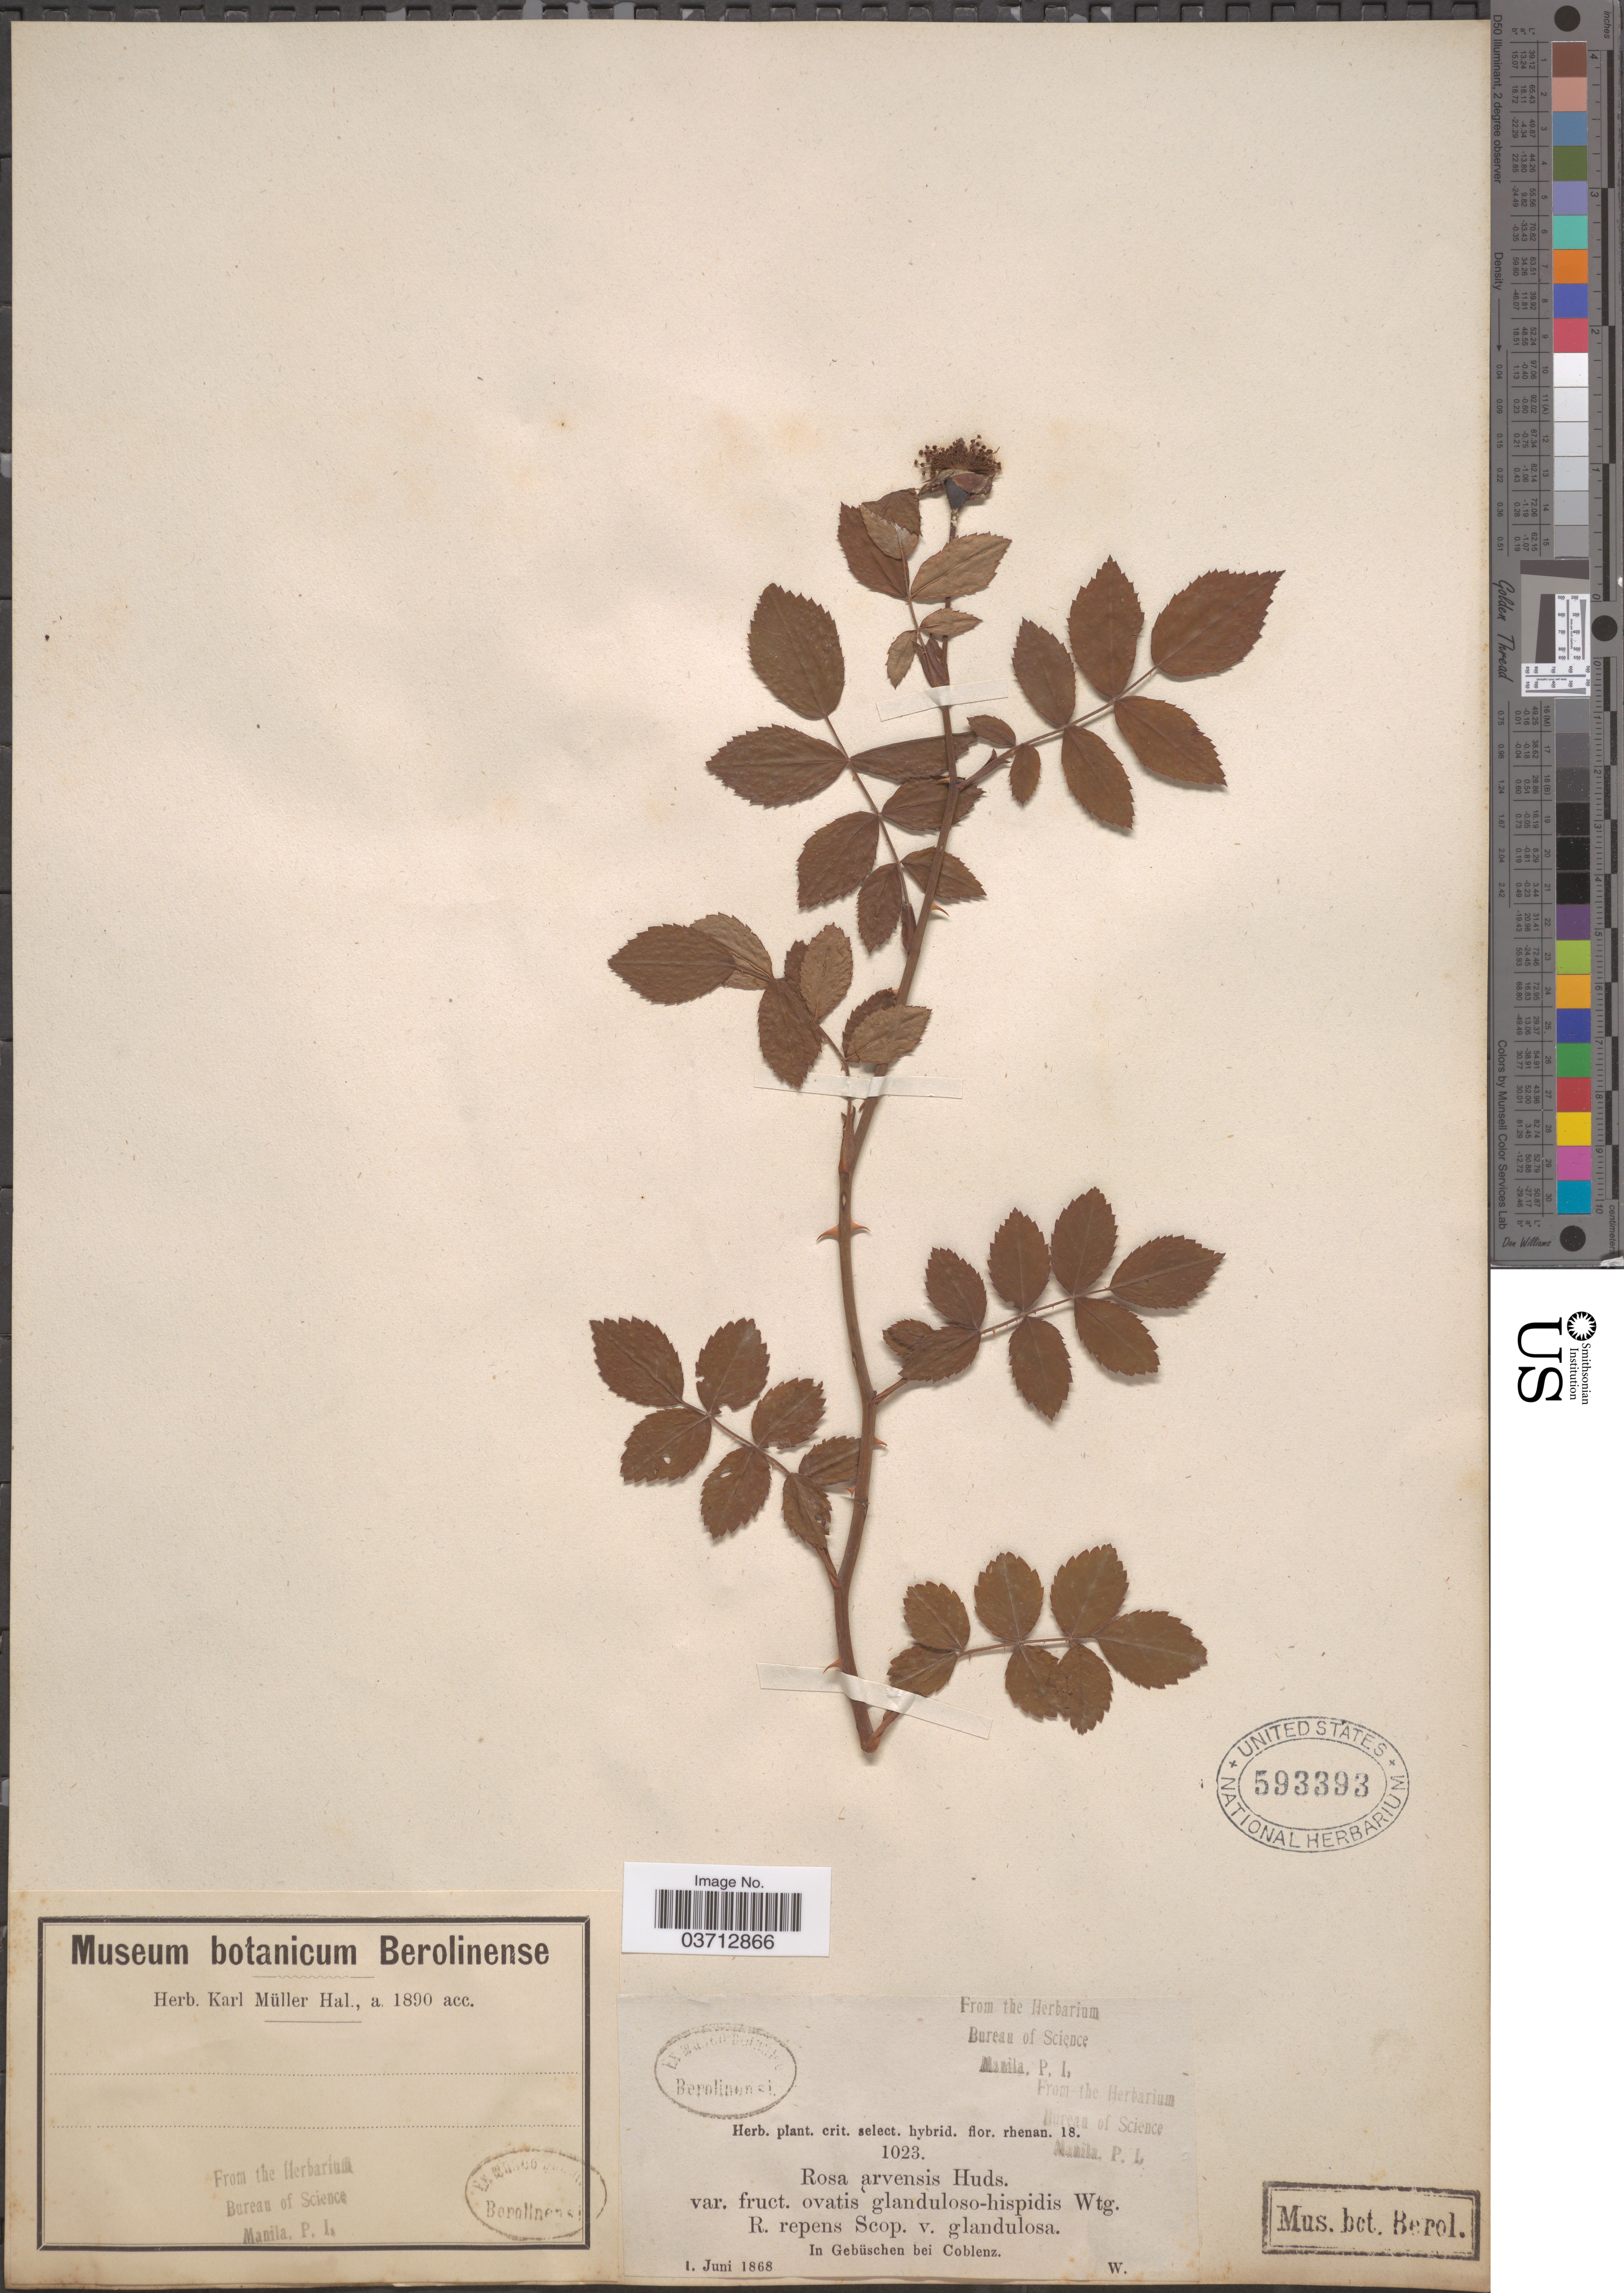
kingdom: Plantae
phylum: Tracheophyta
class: Magnoliopsida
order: Rosales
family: Rosaceae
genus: Rosa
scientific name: Rosa arvensis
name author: Huds.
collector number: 1023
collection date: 1868-06-01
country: Germany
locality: In Gebüschen bei Coblenz.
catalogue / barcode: US 593393